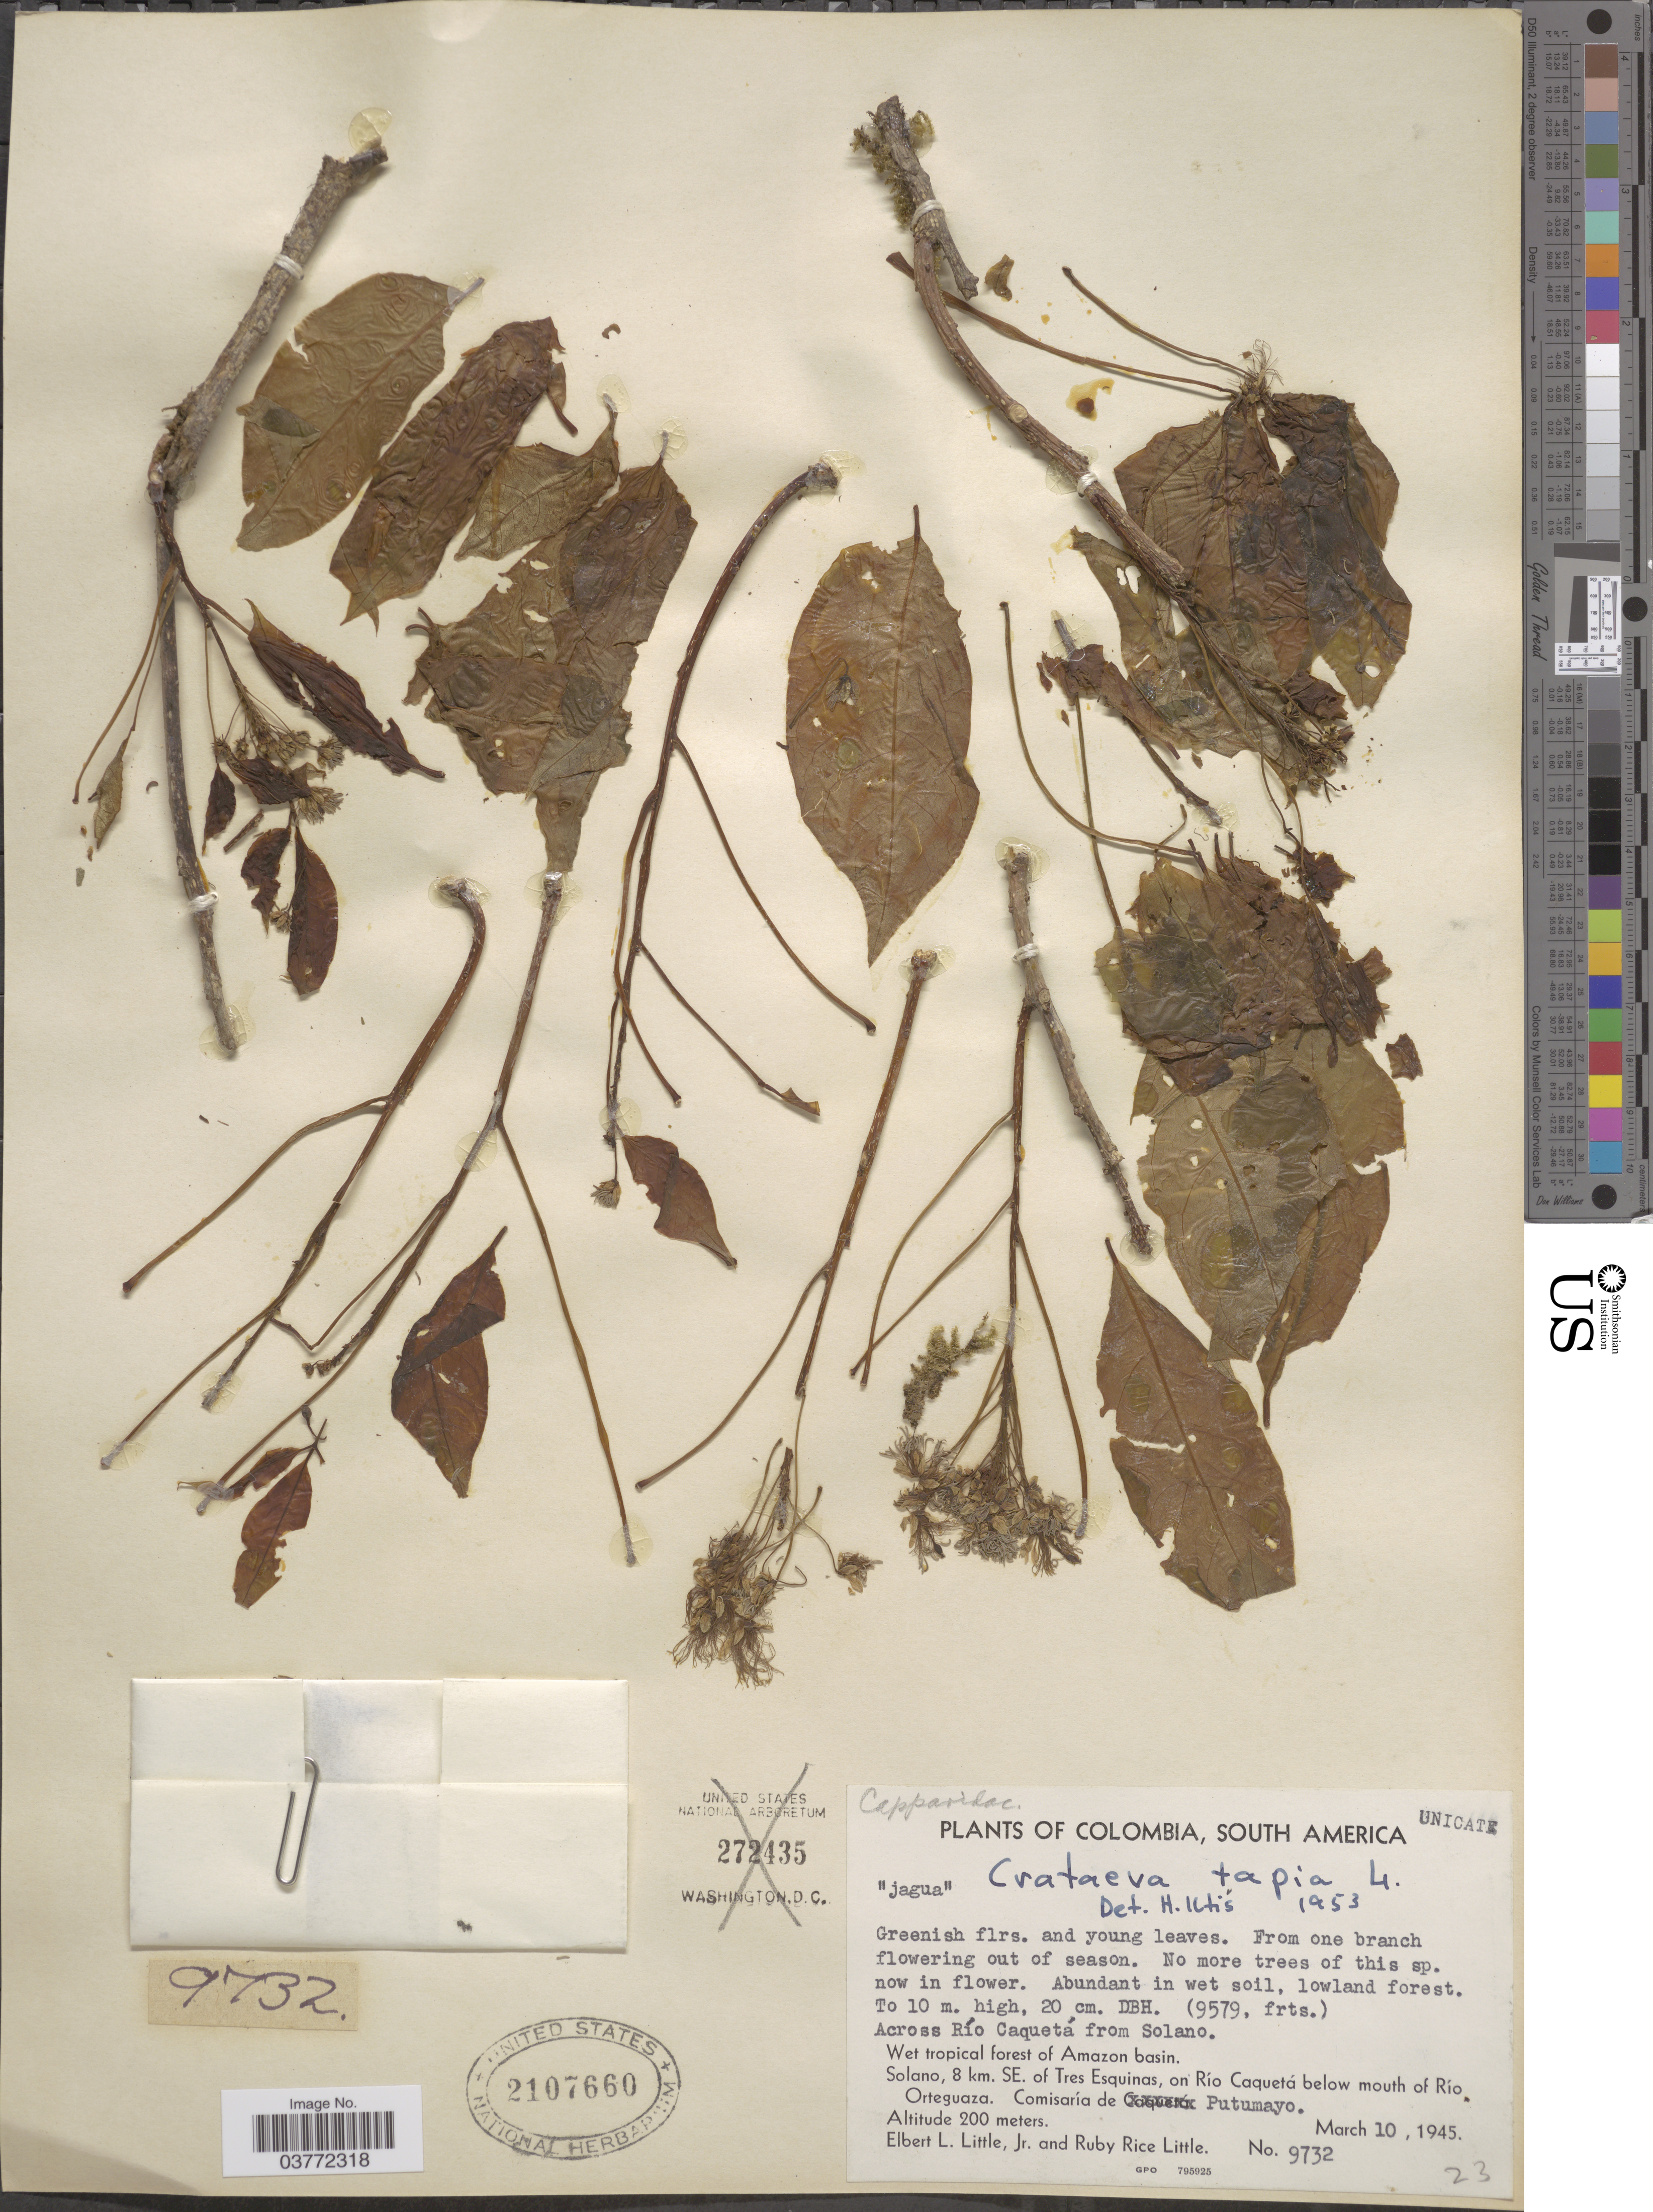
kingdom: Plantae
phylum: Tracheophyta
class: Magnoliopsida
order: Brassicales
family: Capparaceae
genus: Crateva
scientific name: Crateva tapia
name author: L.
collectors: E. L. Little & R. R. Little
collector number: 9732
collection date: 1945-03-10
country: Colombia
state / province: Putumayo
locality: Across Río Caquetá from Solano. Wet tropical forest on Amazon basin. Solano, 8 km. SE. of Tres Esquinas, on Río Caquetá below mouth of Río Orteguaza. Comisaría de Putumayo.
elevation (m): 200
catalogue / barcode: US 2107660